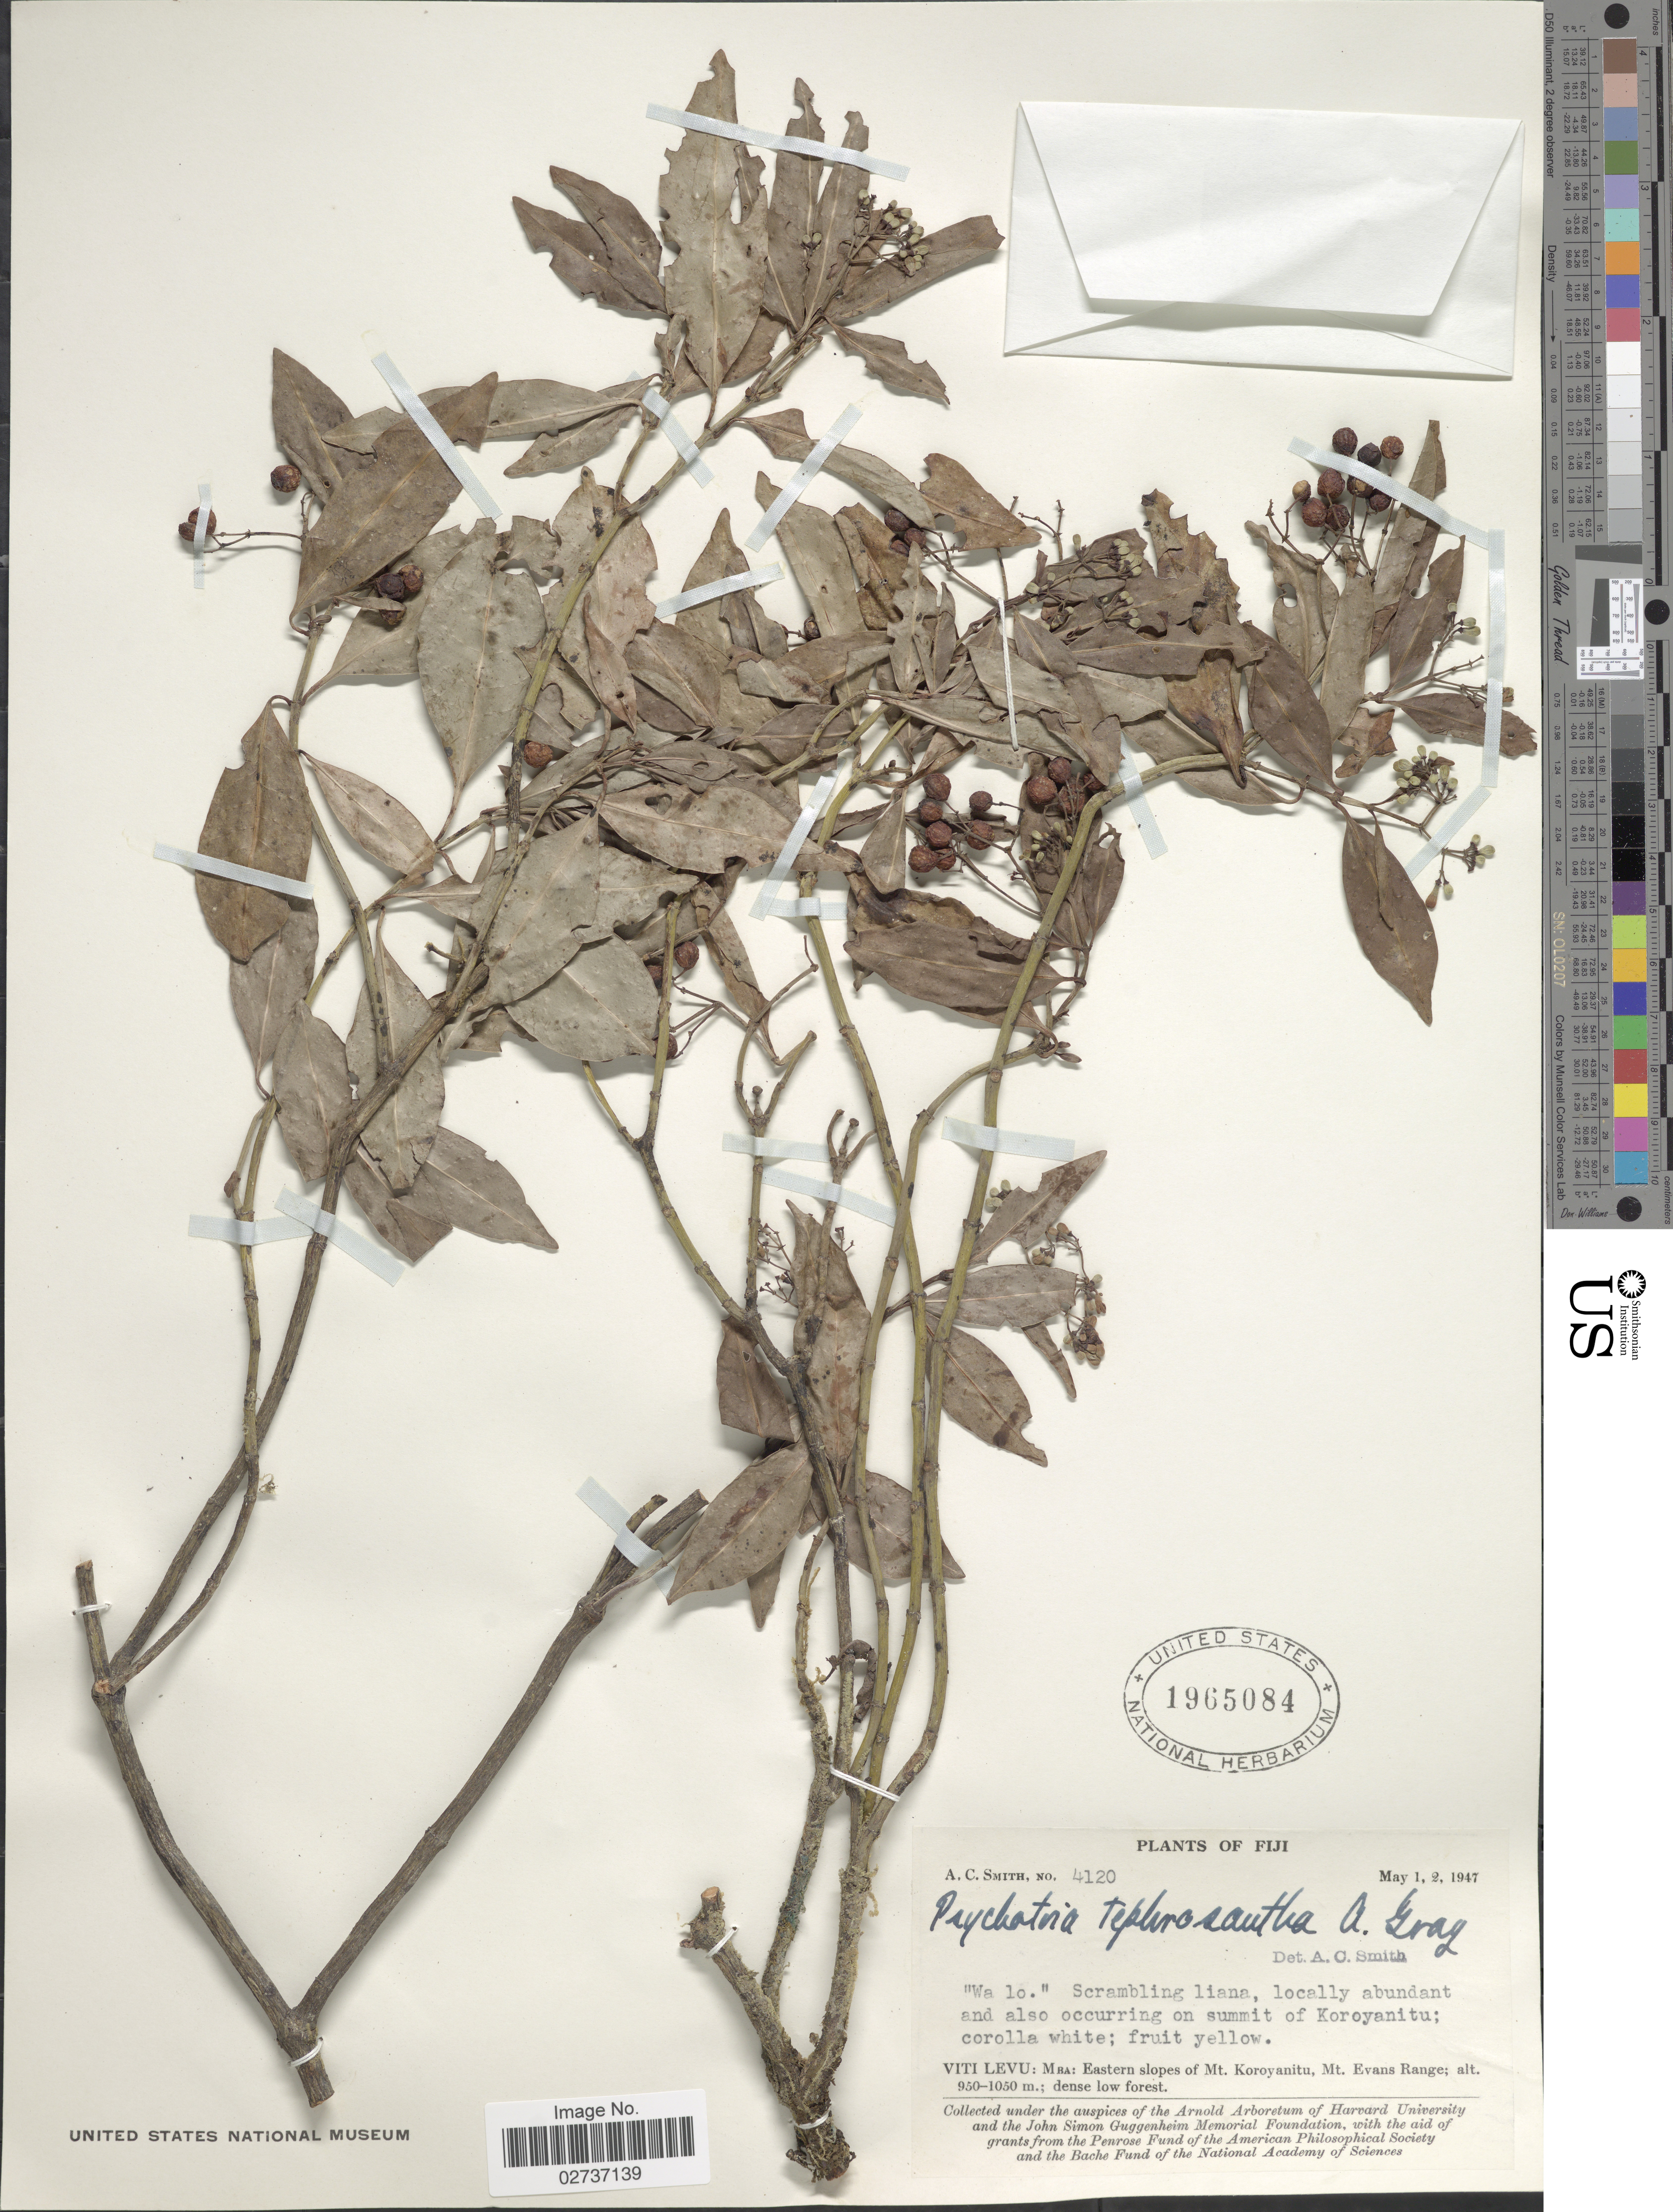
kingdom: Plantae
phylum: Tracheophyta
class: Magnoliopsida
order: Gentianales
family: Rubiaceae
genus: Psychotria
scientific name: Psychotria tephrosantha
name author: A. Gray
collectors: A. C. Smith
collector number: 4120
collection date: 1947-05-01/1947-05-02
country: Fiji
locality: Viti Levu: Mba: Eastern slopes of Mt. Koroyanitu, Mt. Eavans Range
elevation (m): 950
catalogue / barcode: US 1965084